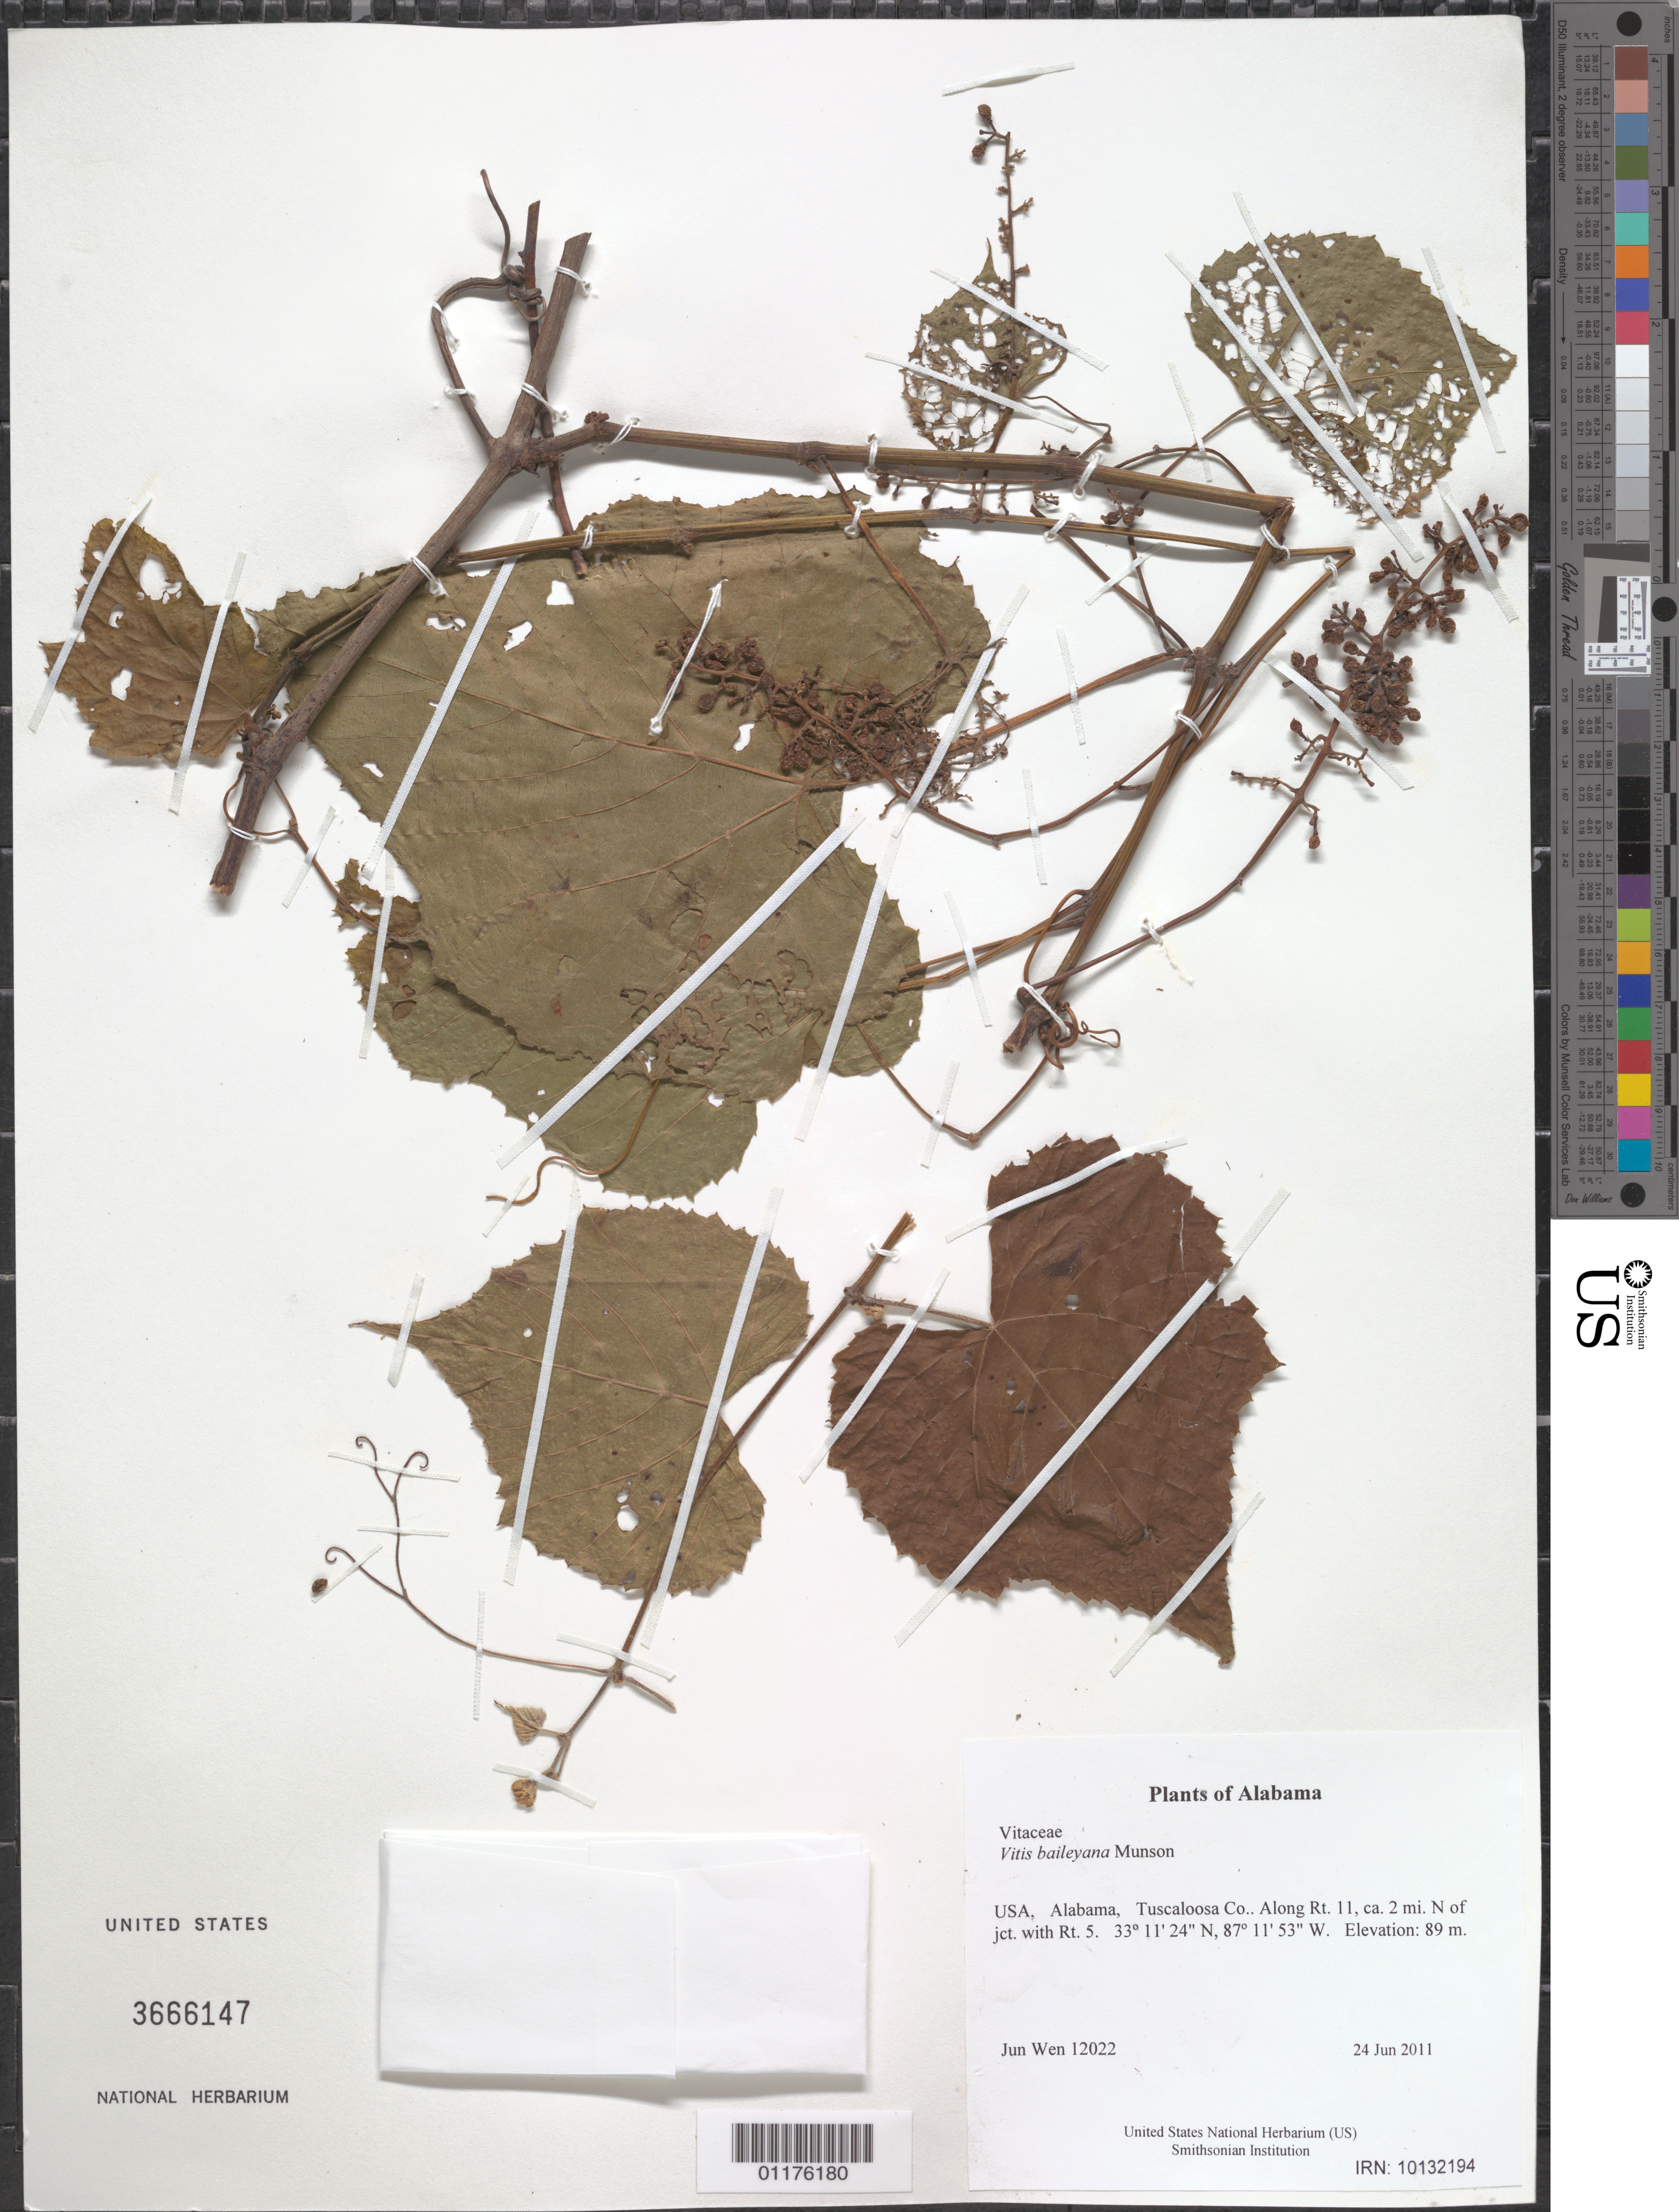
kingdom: Plantae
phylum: Tracheophyta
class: Magnoliopsida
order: Vitales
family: Vitaceae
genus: Vitis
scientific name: Vitis baileyana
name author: Munson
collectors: J. Wen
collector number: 12022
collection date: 2011-06-24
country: United States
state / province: Alabama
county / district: Tuscaloosa Co.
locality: Along Rt. 11, ca. 2 mi. N of jct. with Rt. 5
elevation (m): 89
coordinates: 33 11.394 N, 87 11.880 W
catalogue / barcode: US 3666147